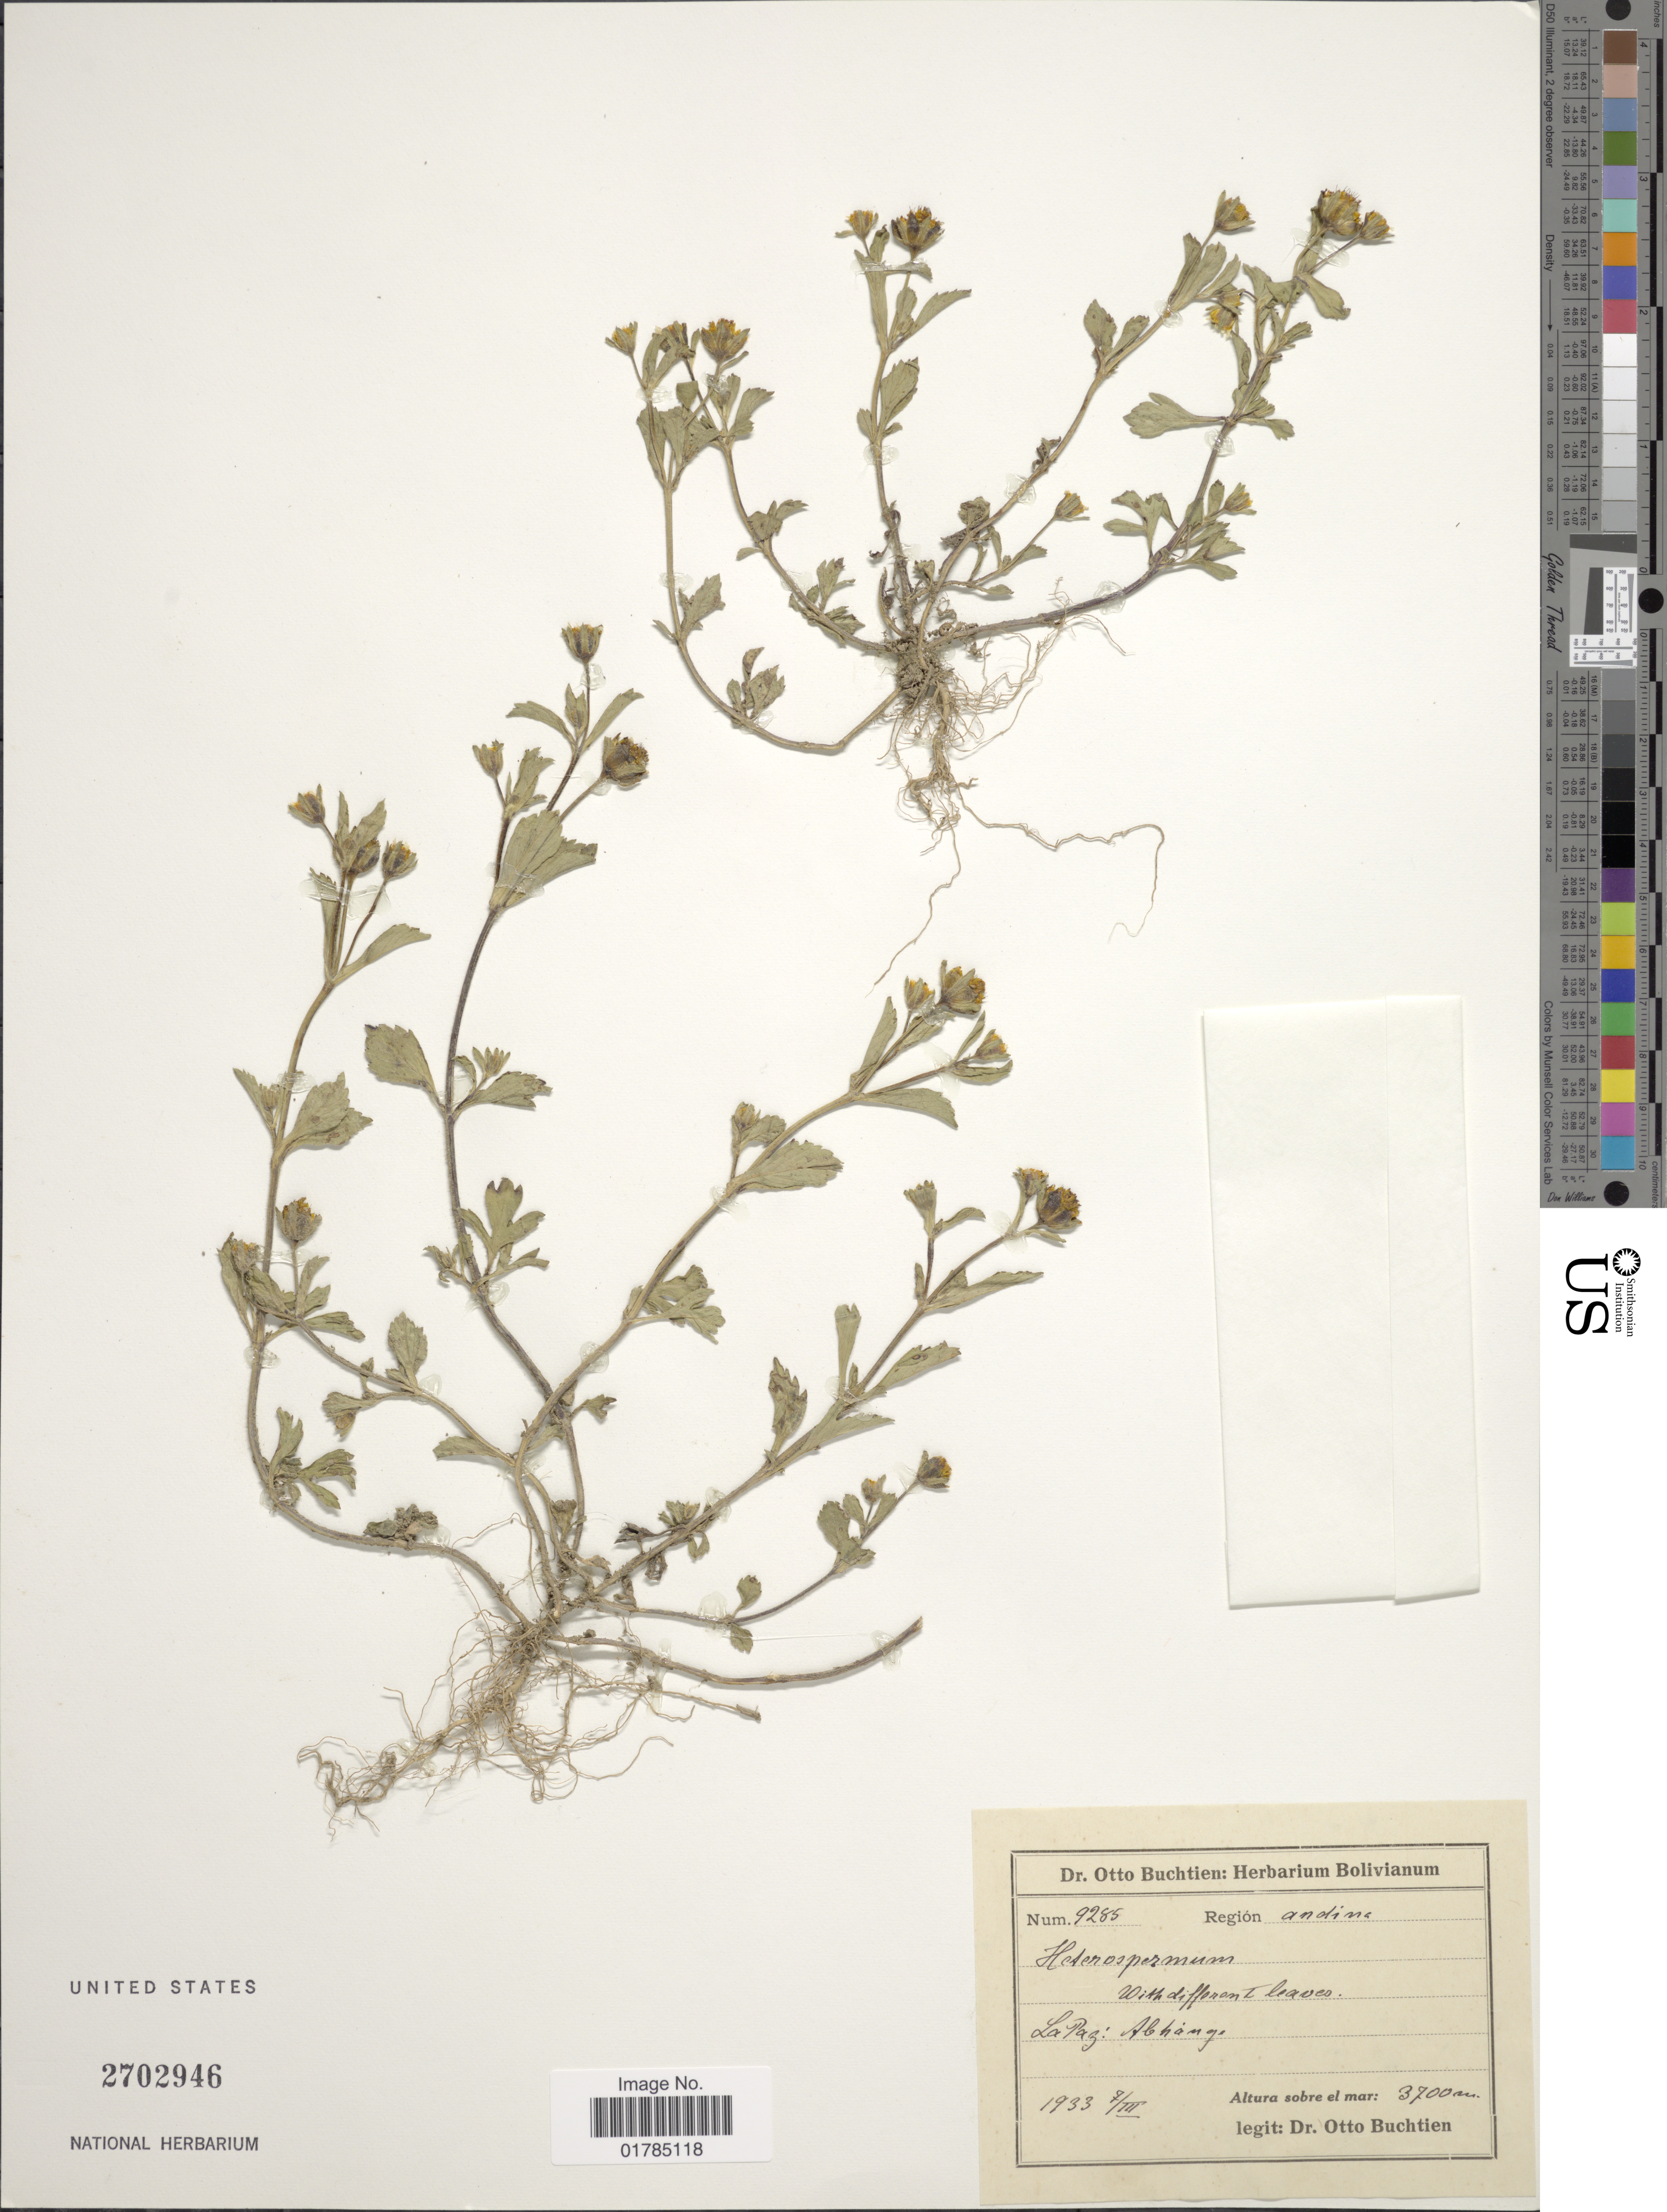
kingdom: Plantae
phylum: Tracheophyta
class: Magnoliopsida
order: Asterales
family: Asteraceae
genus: Heterosperma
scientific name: Heterosperma diversifolium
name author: Kunth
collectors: O. Buchtien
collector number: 9285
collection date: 1933-03-07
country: Bolivia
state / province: La Paz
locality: Abhiangz Regio Andine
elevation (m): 3700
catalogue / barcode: US 2702946